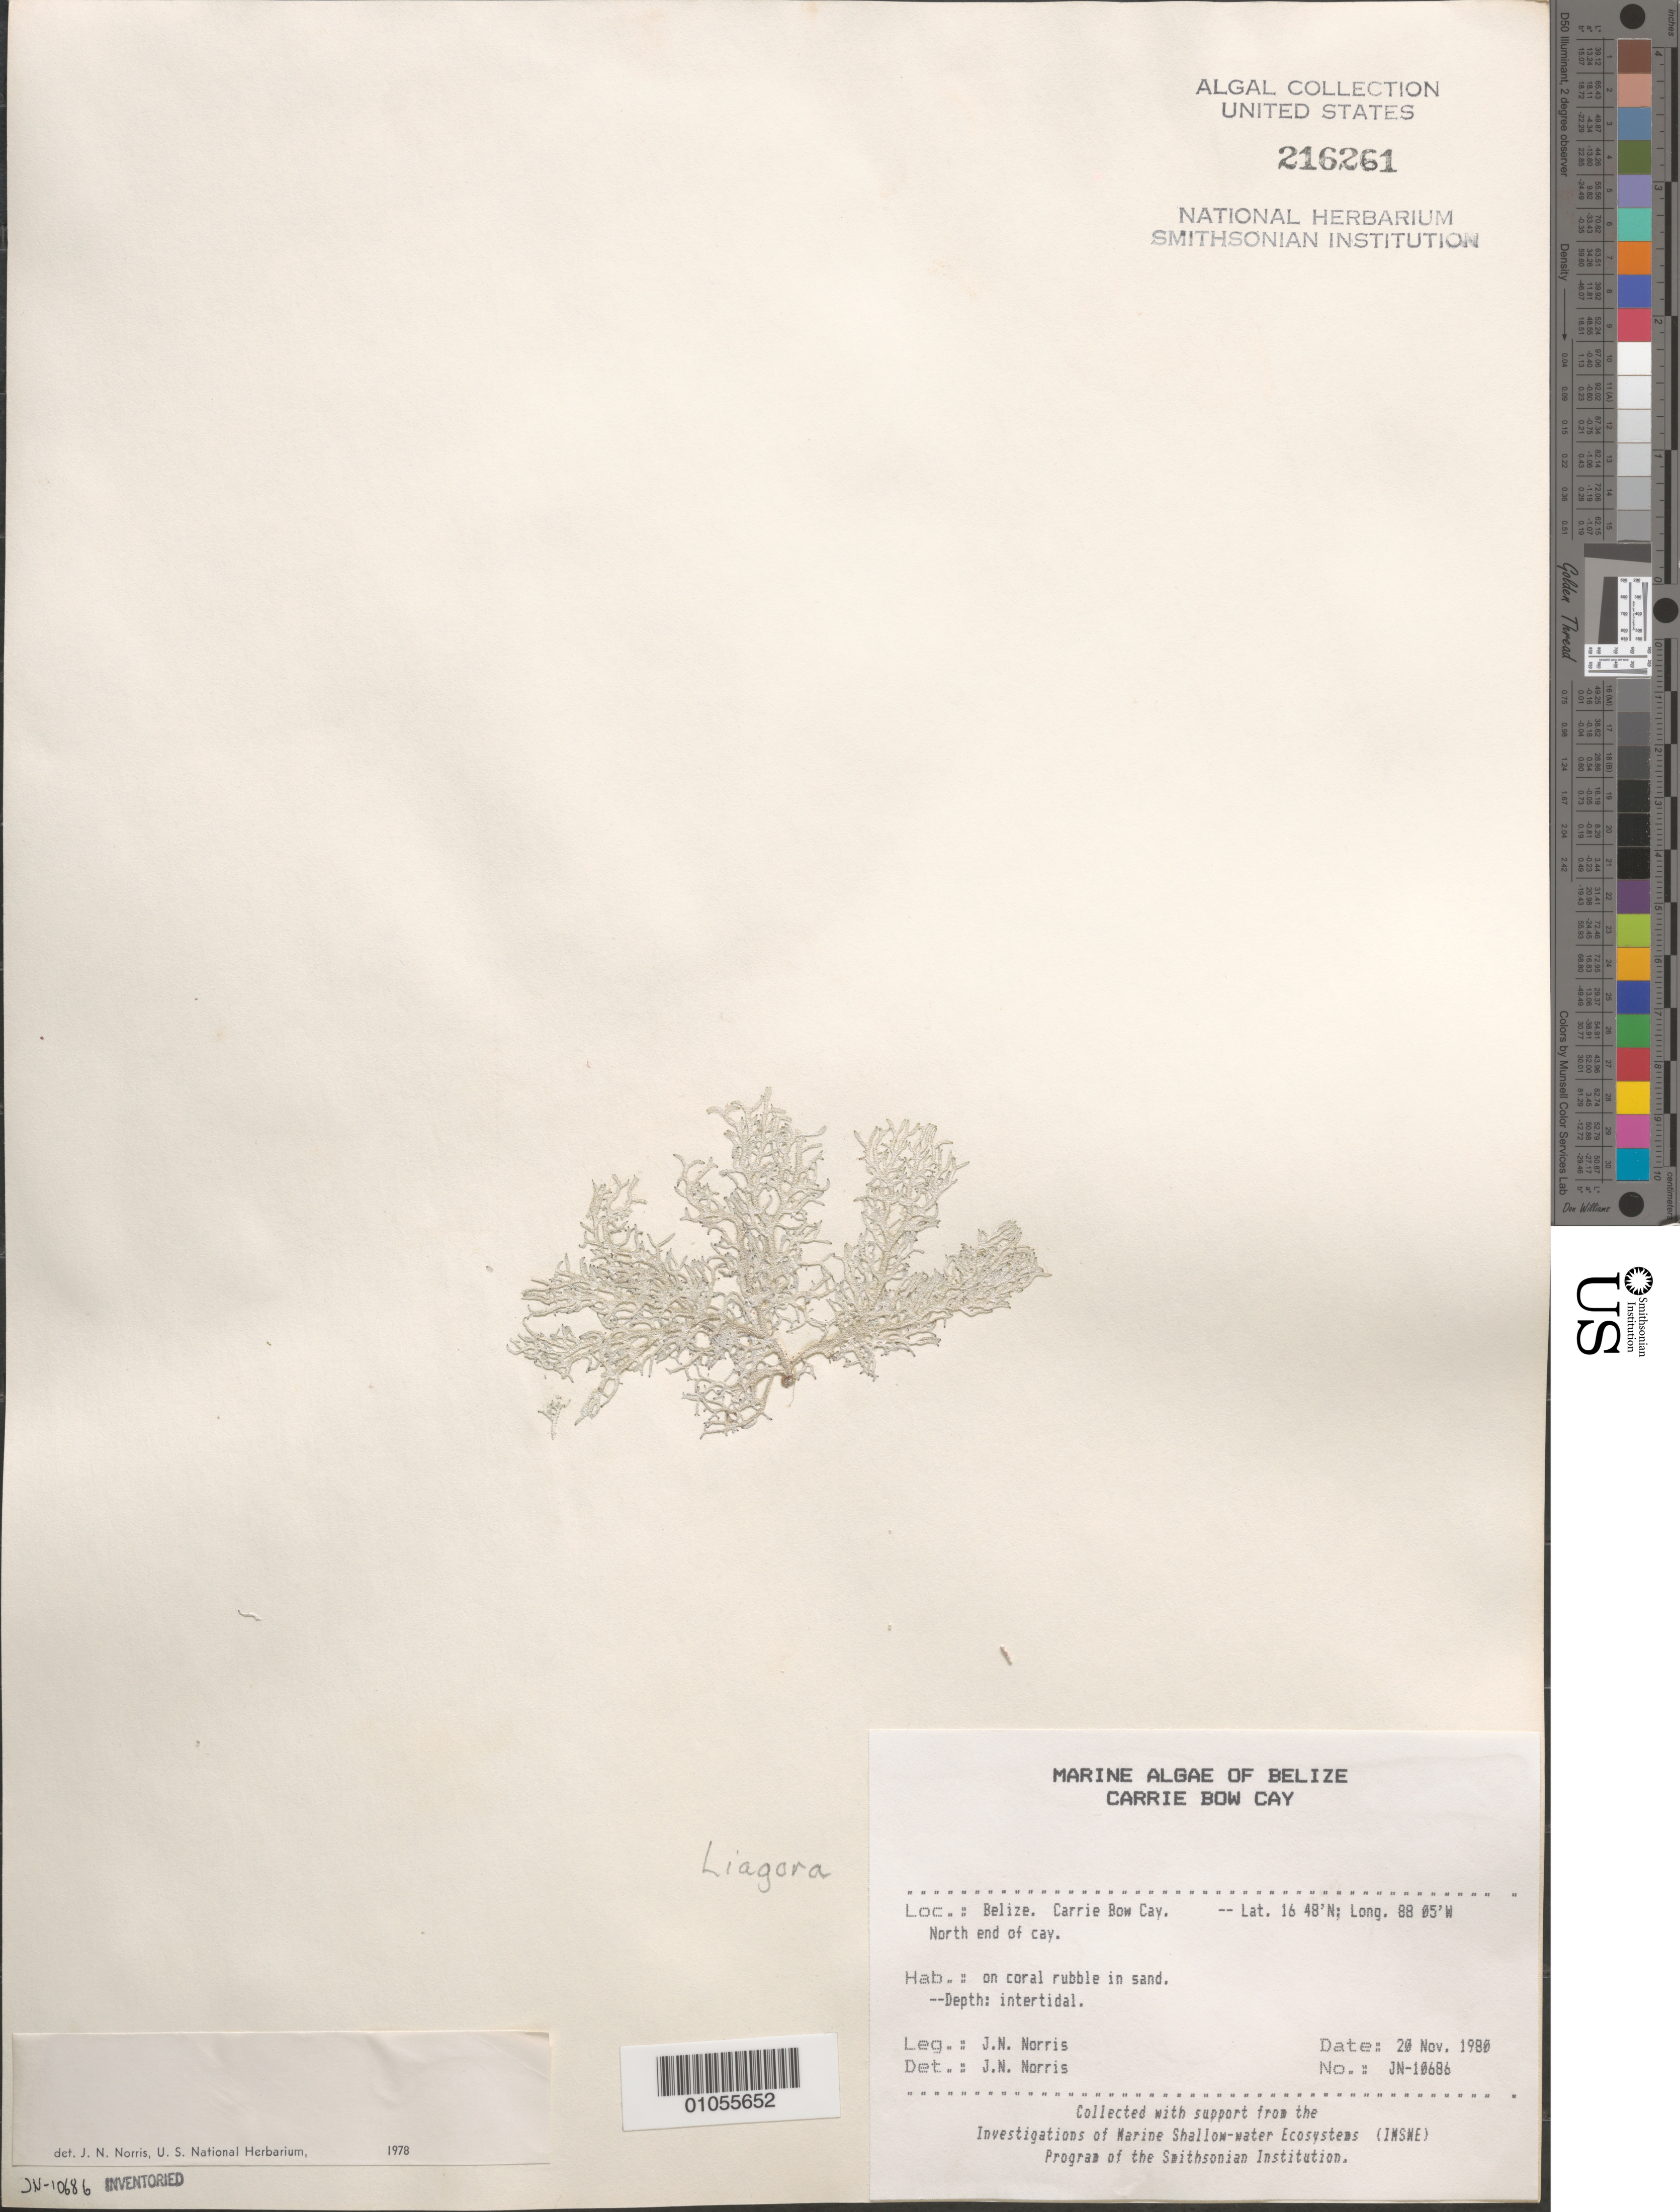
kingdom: Plantae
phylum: Rhodophyta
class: Florideophyceae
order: Nemaliales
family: Liagoraceae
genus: Liagora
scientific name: Liagora sp.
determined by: Norris, James N.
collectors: J. N. Norris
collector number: JN-10686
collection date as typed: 20 Nov 1980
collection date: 1980-11-20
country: Belize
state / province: Stann Creek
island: Carrie Bow Cay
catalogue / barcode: US 216261